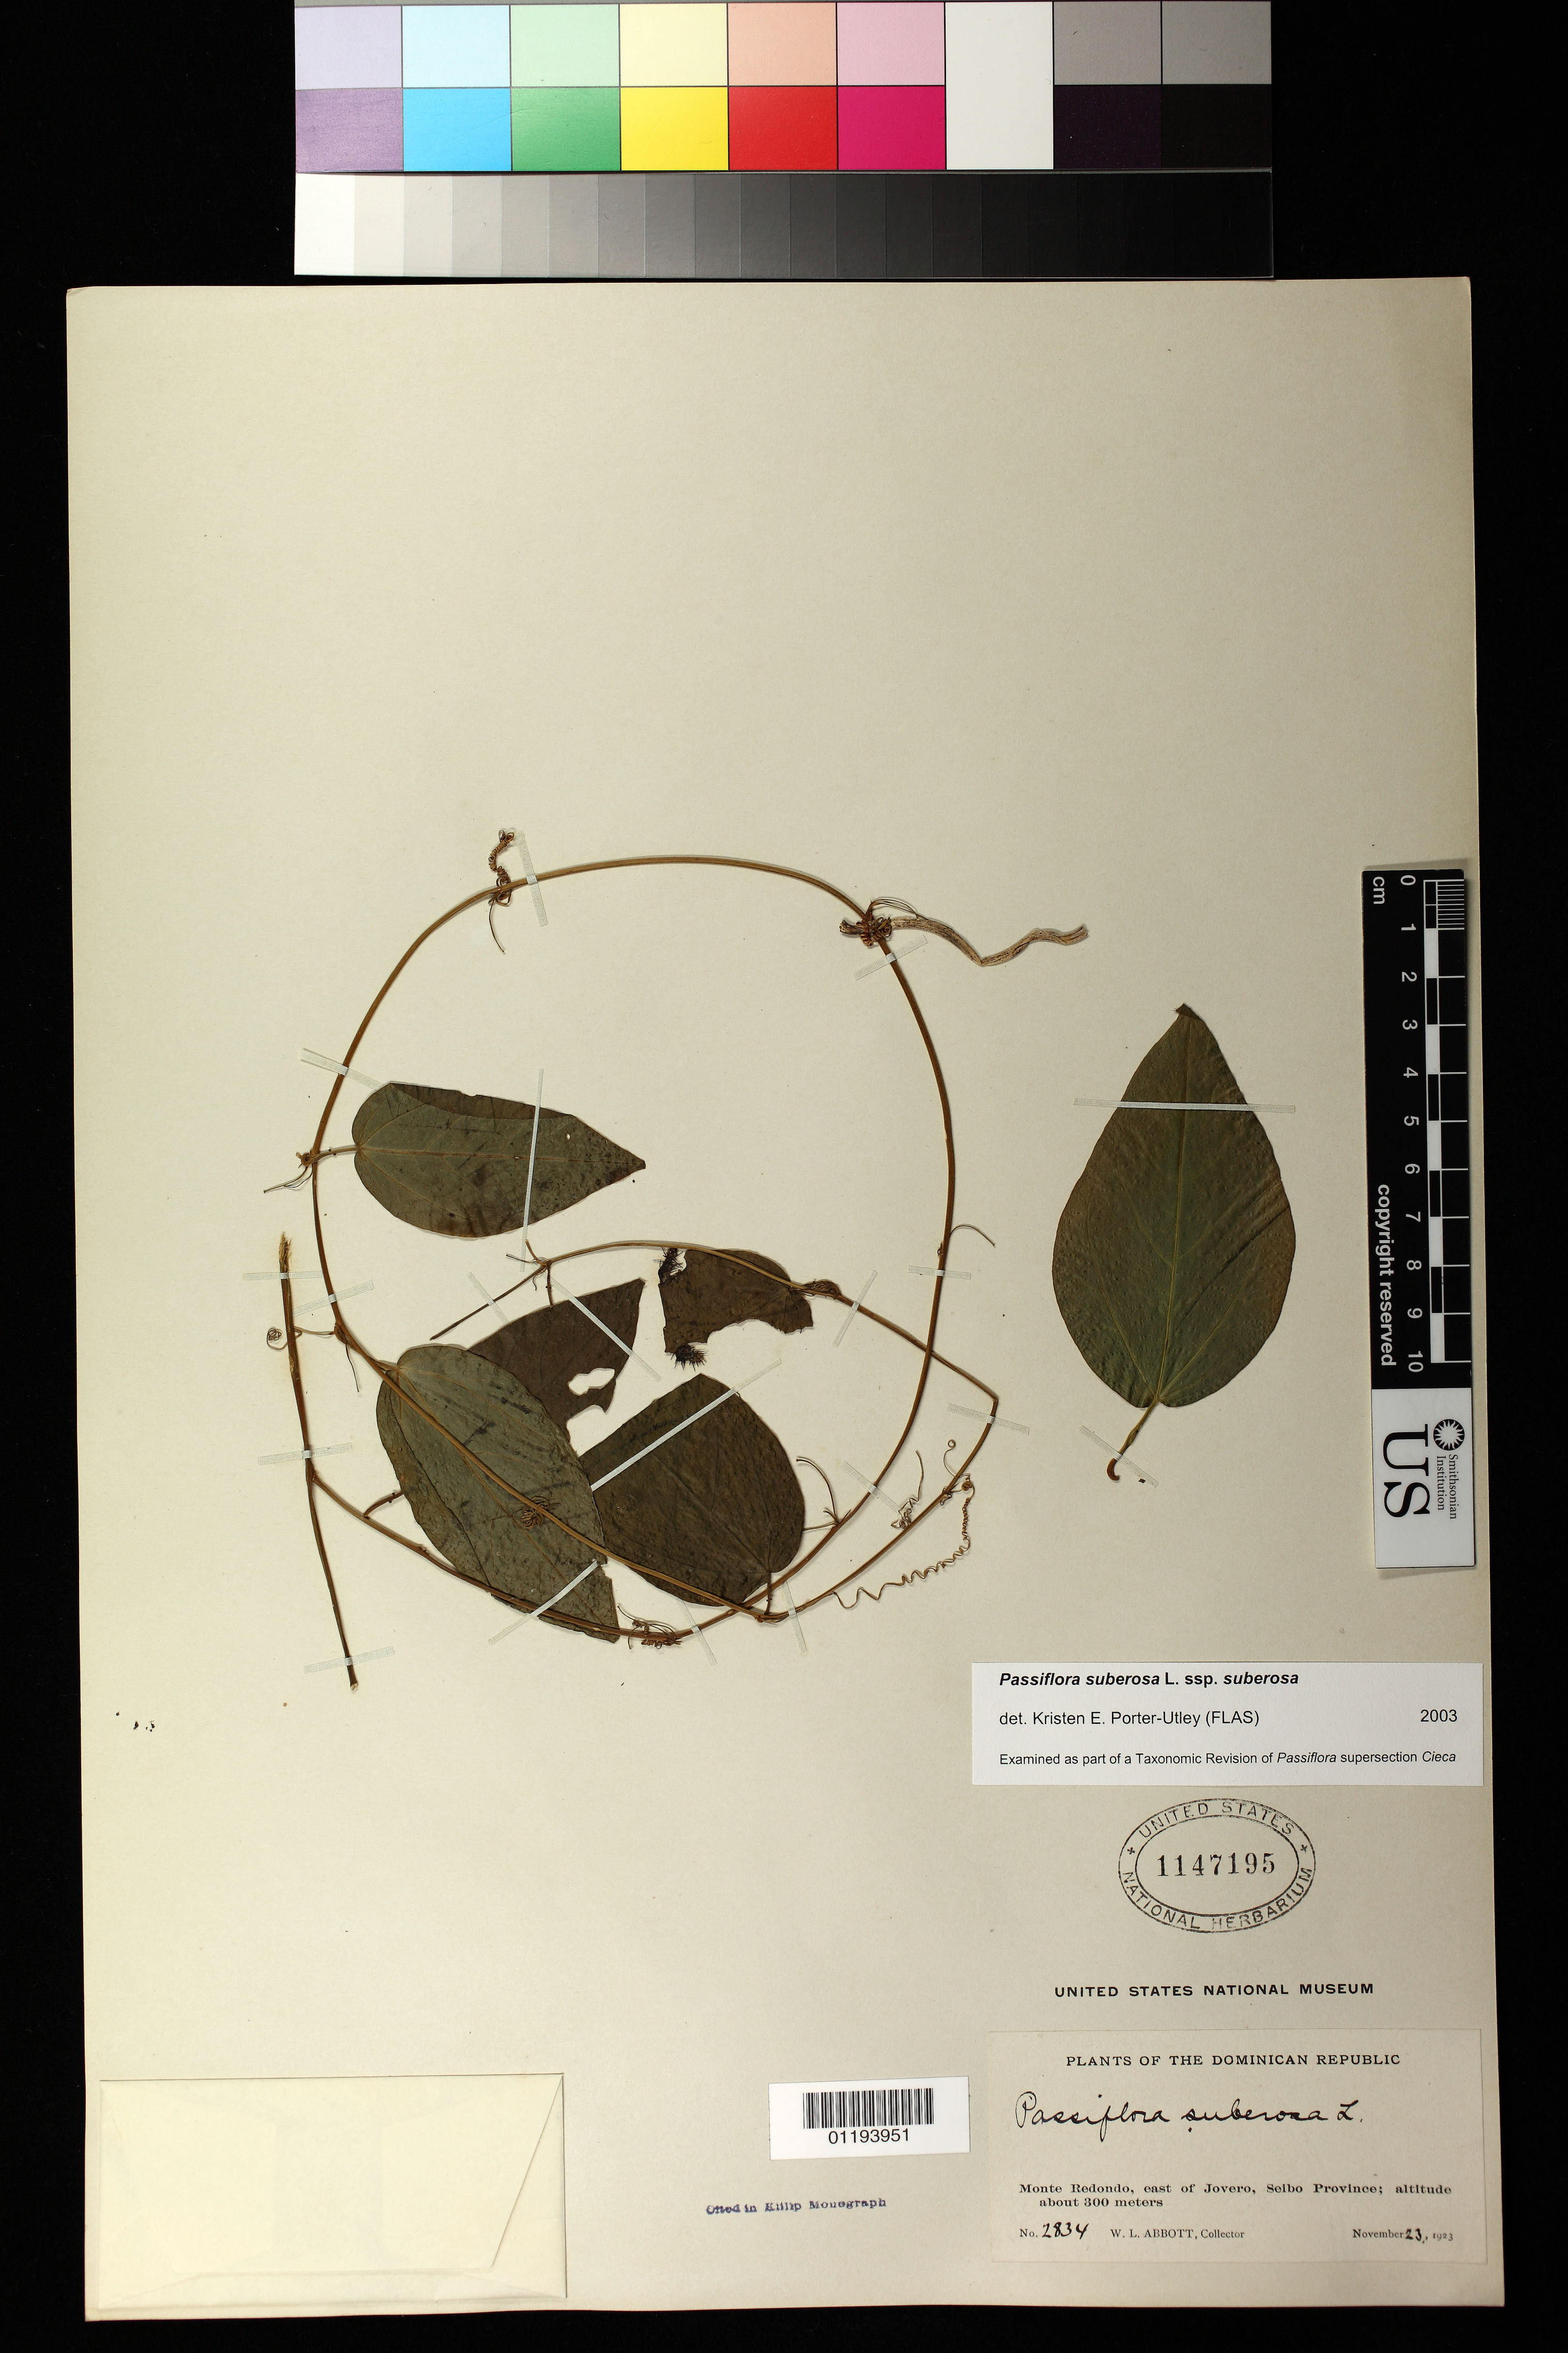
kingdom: Plantae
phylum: Tracheophyta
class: Magnoliopsida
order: Malpighiales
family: Passifloraceae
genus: Passiflora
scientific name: Passiflora suberosa subsp. suberosa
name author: L.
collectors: W. L. Abbott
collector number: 2834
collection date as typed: Nov 23 1923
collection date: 1923-11-23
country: Dominican Republic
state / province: El Seíbo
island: Hispaniola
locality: Monte Redondo, east of Jovero,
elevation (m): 300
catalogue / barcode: US 1147195